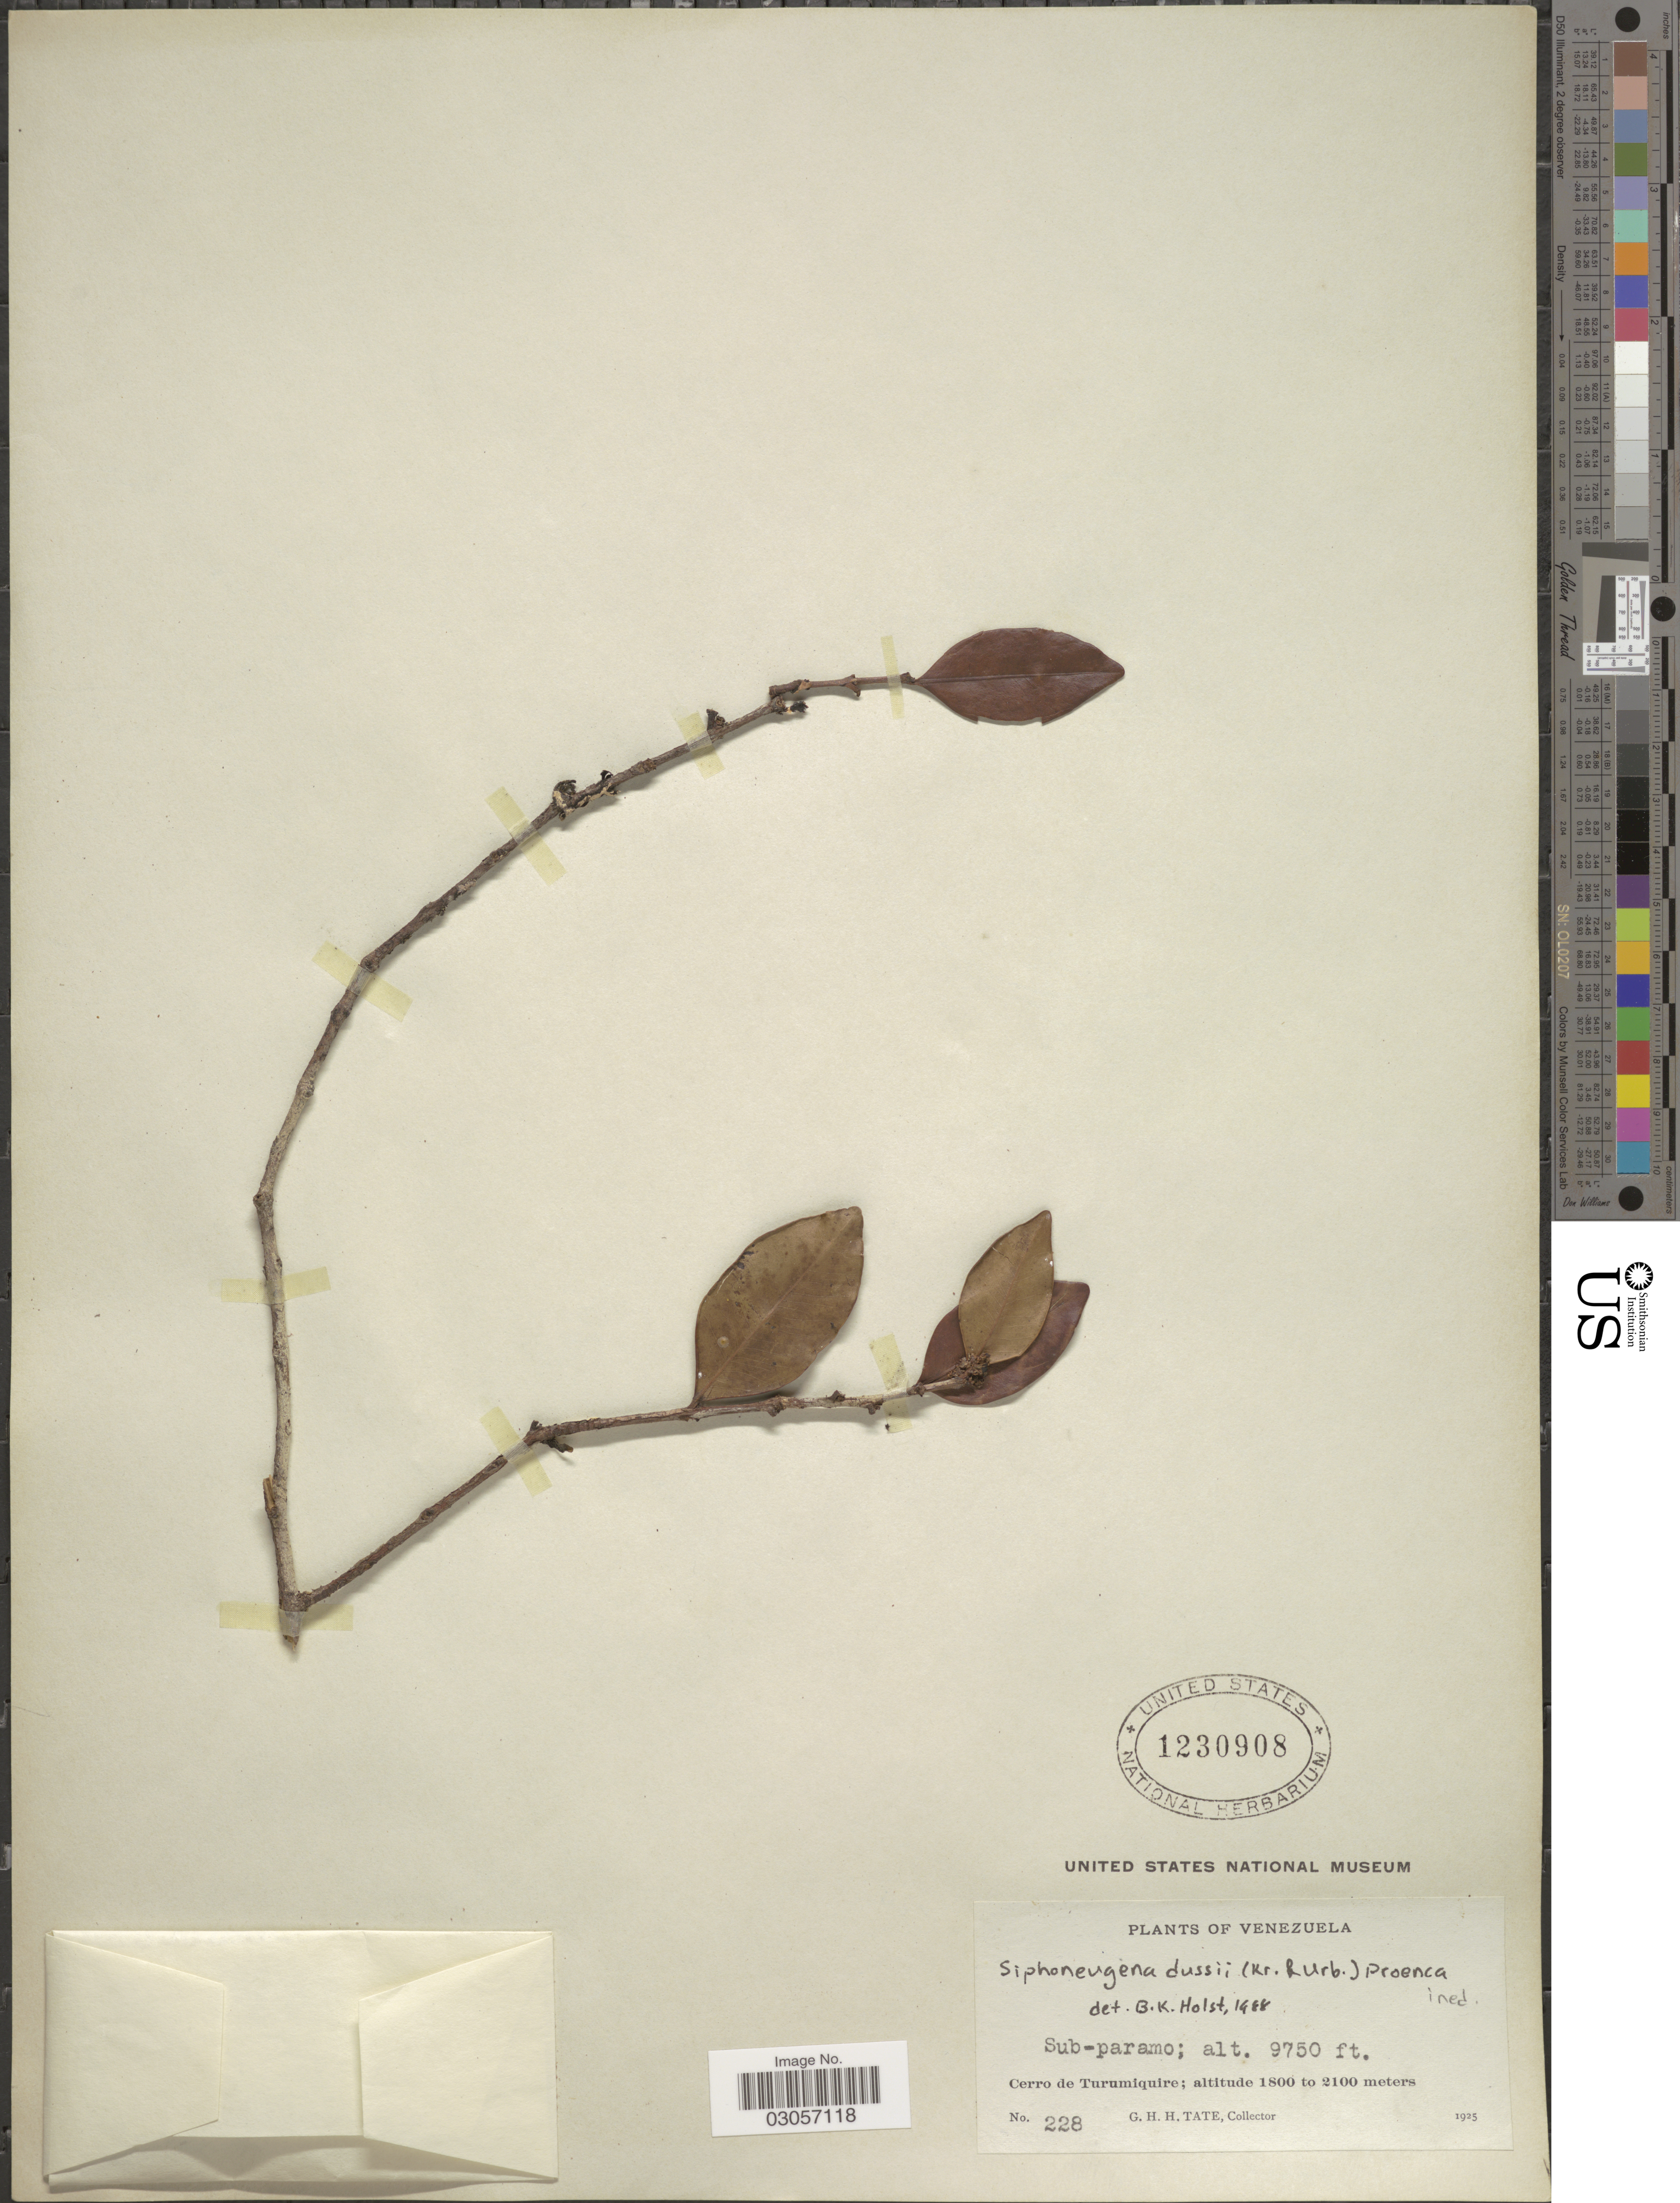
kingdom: Plantae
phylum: Tracheophyta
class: Magnoliopsida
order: Myrtales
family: Myrtaceae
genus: Siphoneugena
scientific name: Siphoneugena dussii var. dussii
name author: (Krug & Urb.) Proença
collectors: G. H. H.Tate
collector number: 228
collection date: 1925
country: Venezuela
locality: Cerro de Turumiquire.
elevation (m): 2972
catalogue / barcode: US 1230908